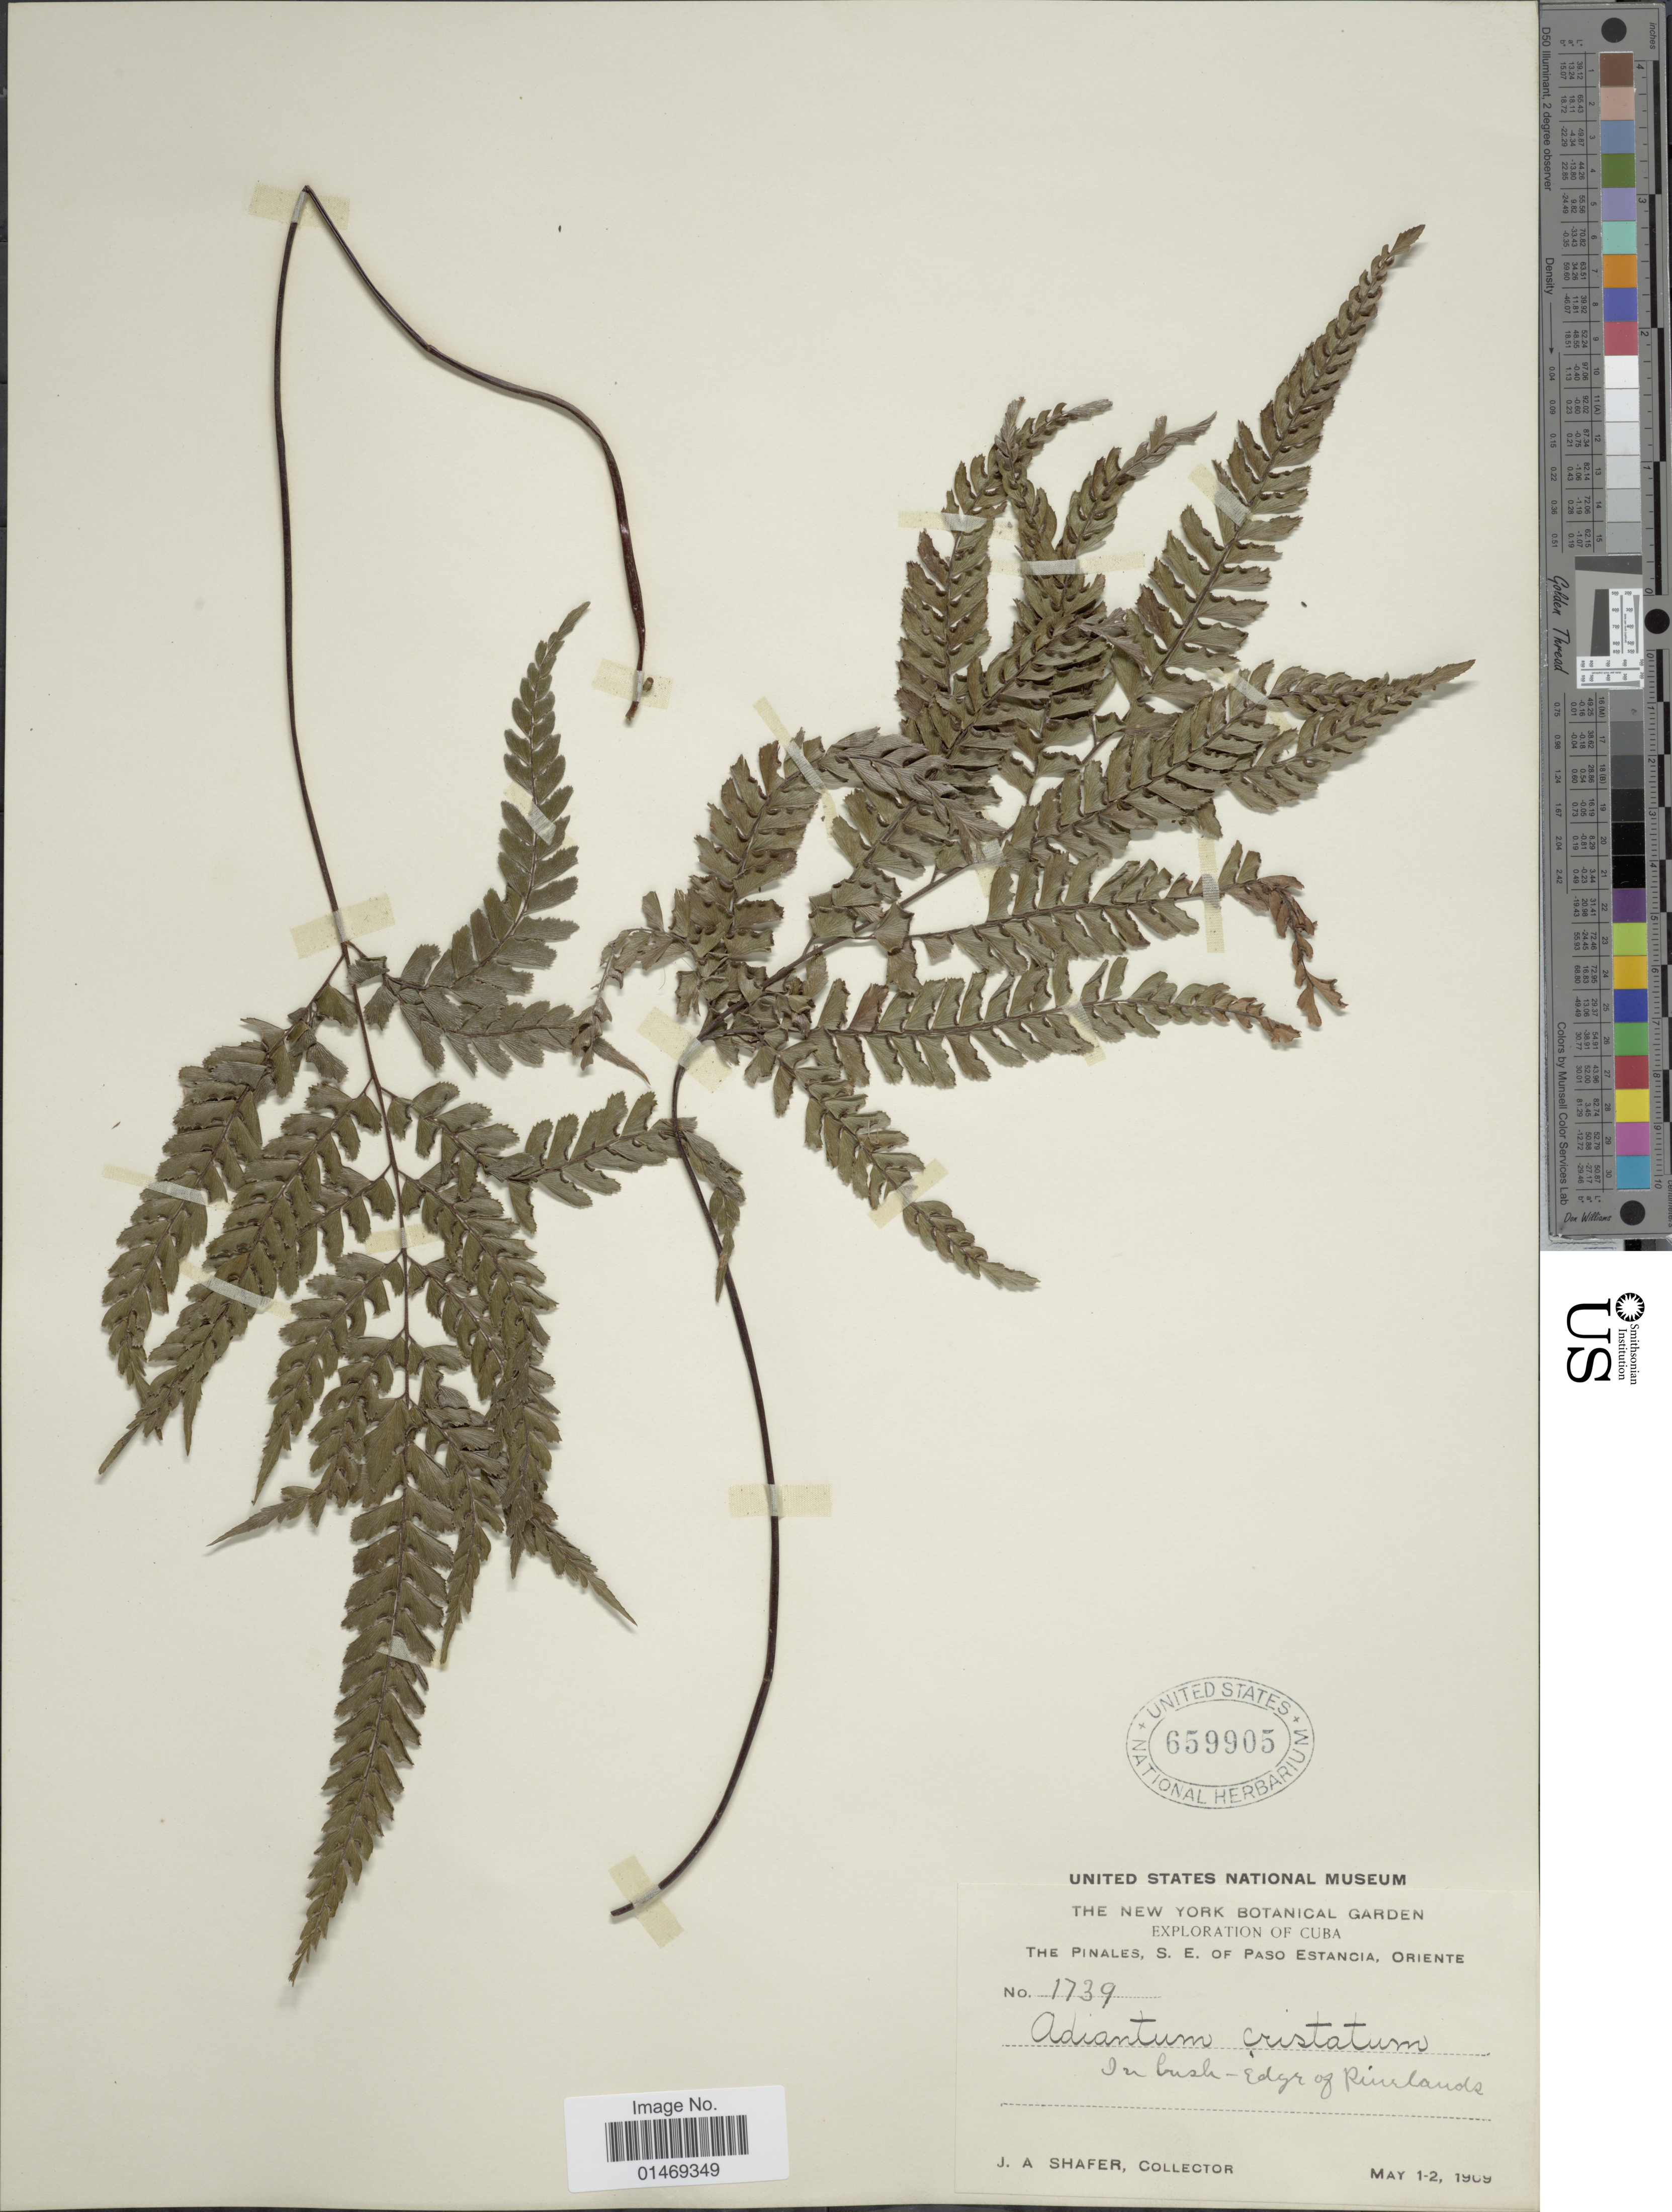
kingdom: Plantae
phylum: Tracheophyta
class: Polypodiopsida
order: Polypodiales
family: Pteridaceae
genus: Adiantum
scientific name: Adiantum pyramidale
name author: (L.) Willd.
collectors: J. A. Shafer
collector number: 1739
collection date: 1909-05-01/1909-05-02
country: Cuba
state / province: Oriente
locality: The Pinales, S. E. of Paso Estancia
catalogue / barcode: US 659905